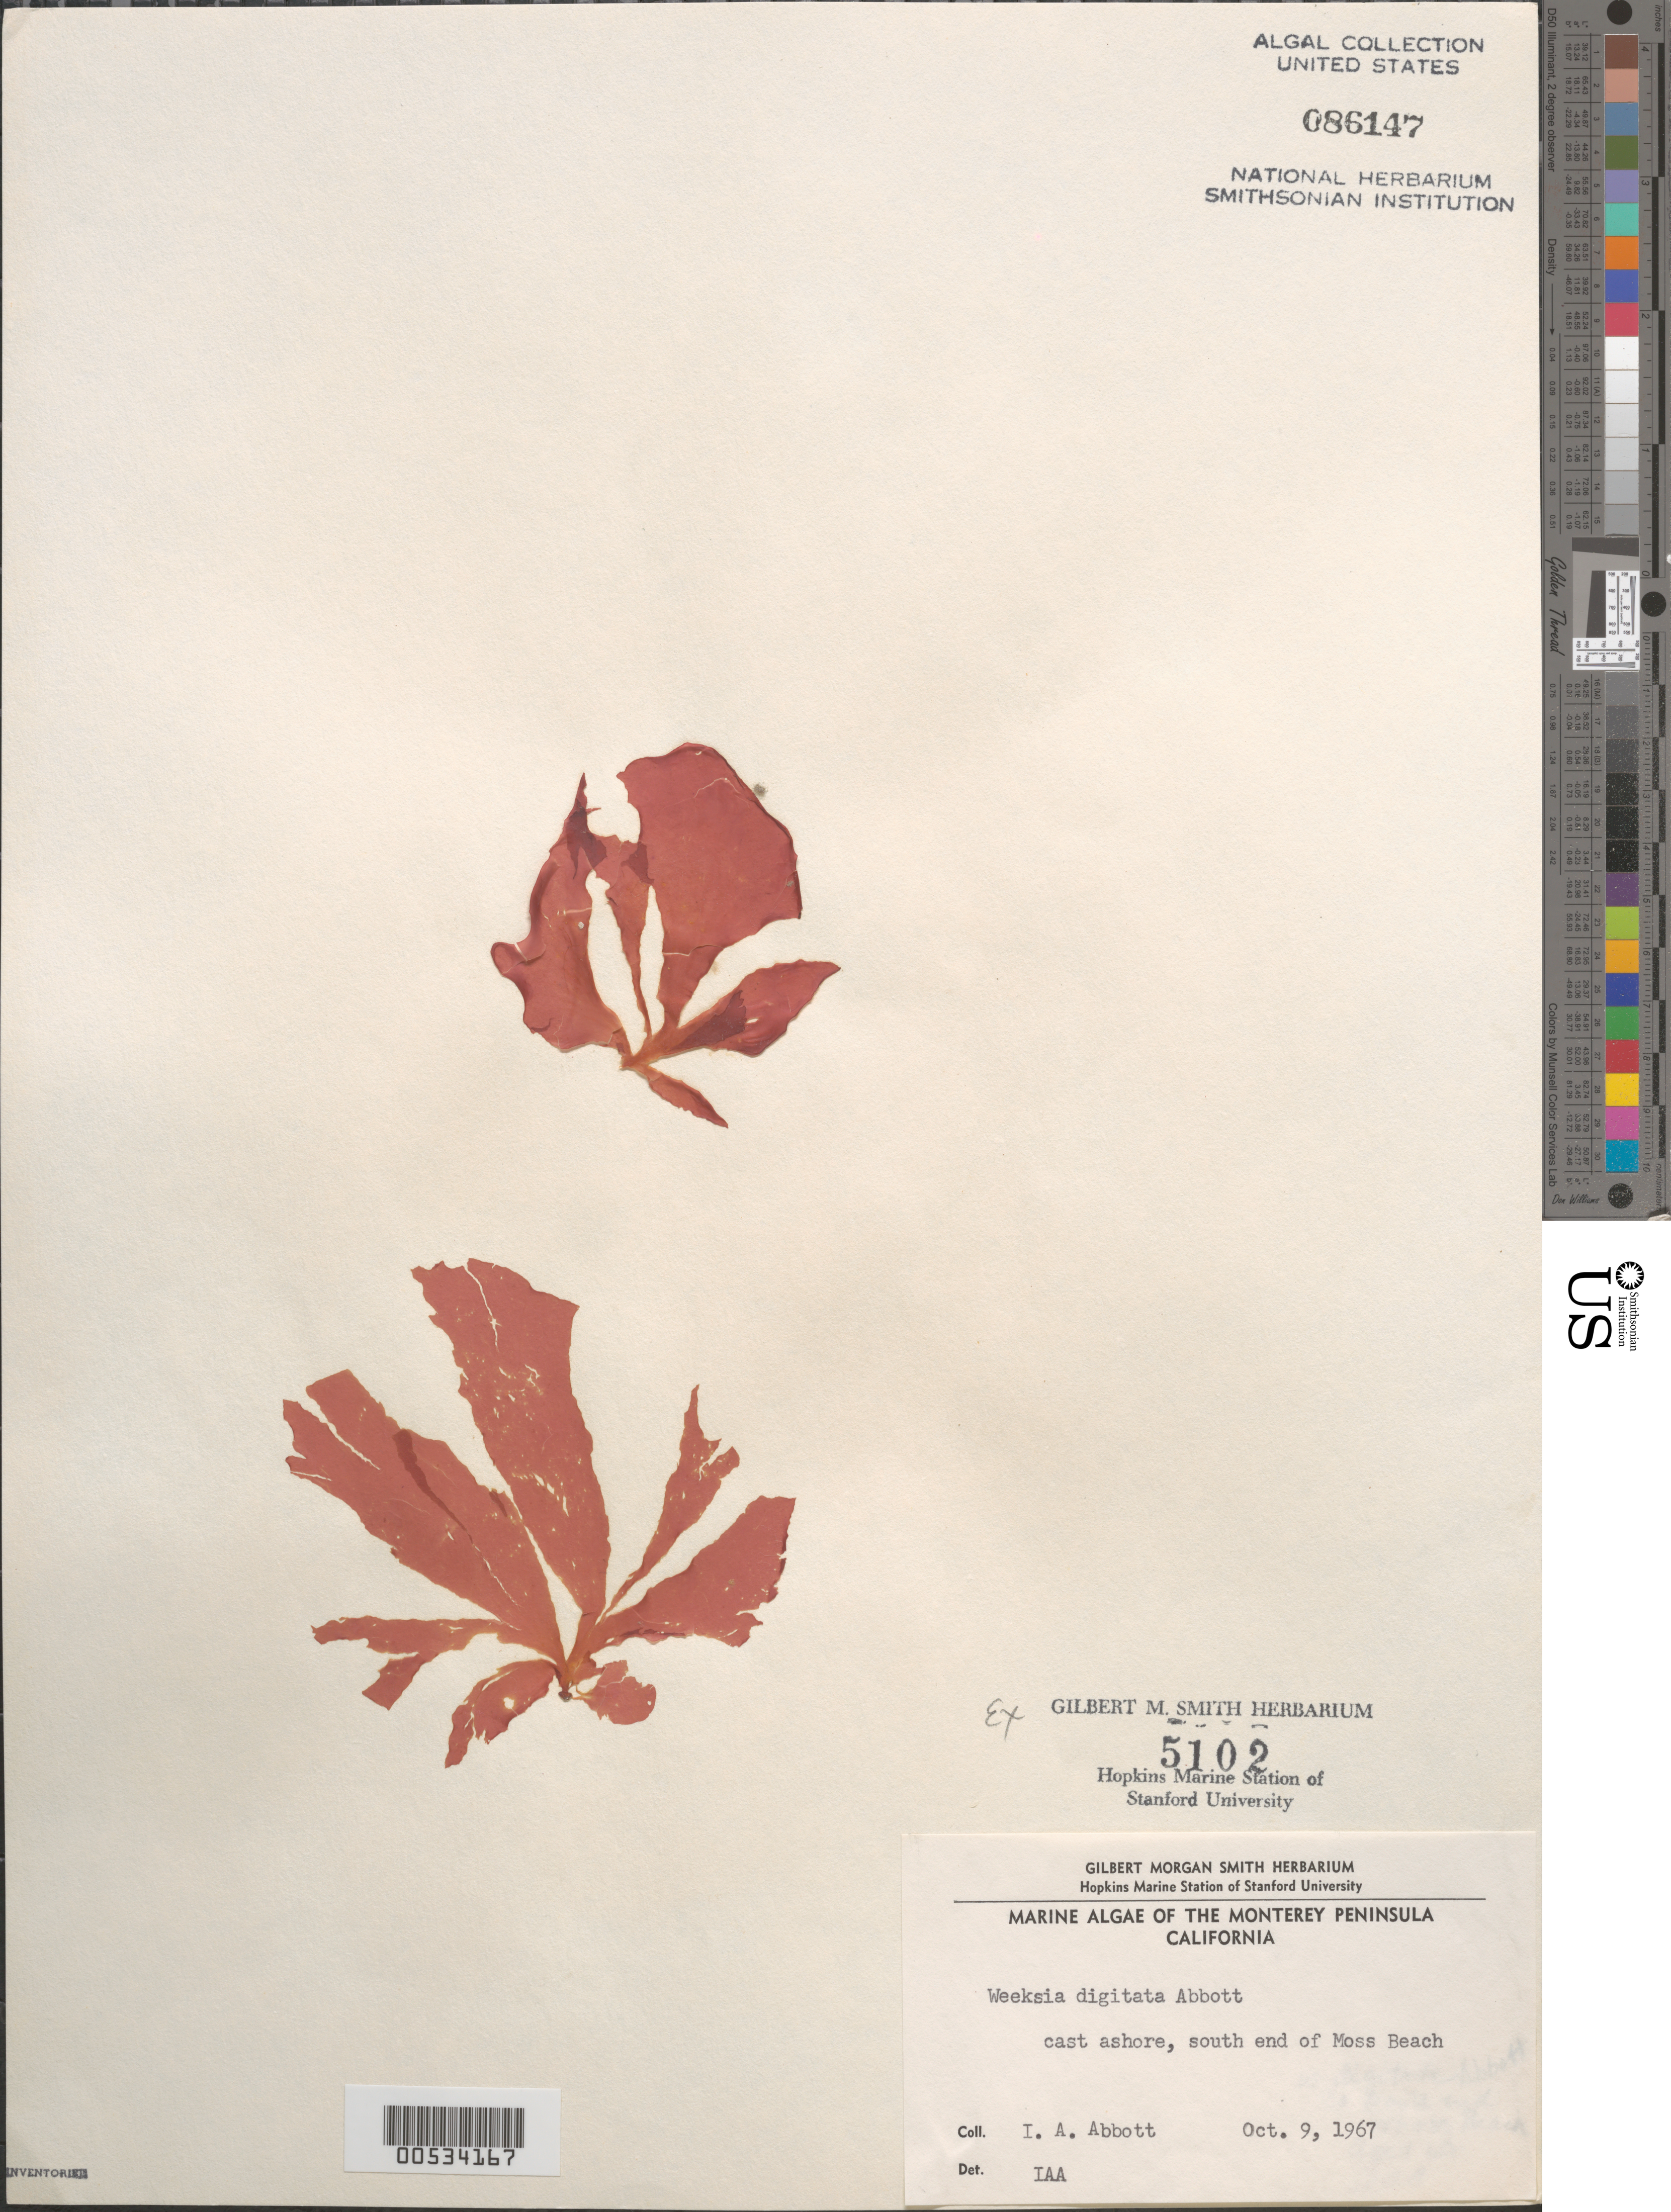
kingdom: Plantae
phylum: Rhodophyta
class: Florideophyceae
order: Gigartinales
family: Dumontiaceae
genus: Weeksia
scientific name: Weeksia digitata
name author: I.A. Abbott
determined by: Abbott, Isabella A.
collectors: I. A. Abbott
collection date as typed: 09 Oct 1967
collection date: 1967-10-09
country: United States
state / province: California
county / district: Monterey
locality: Moss Beach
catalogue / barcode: US 86147